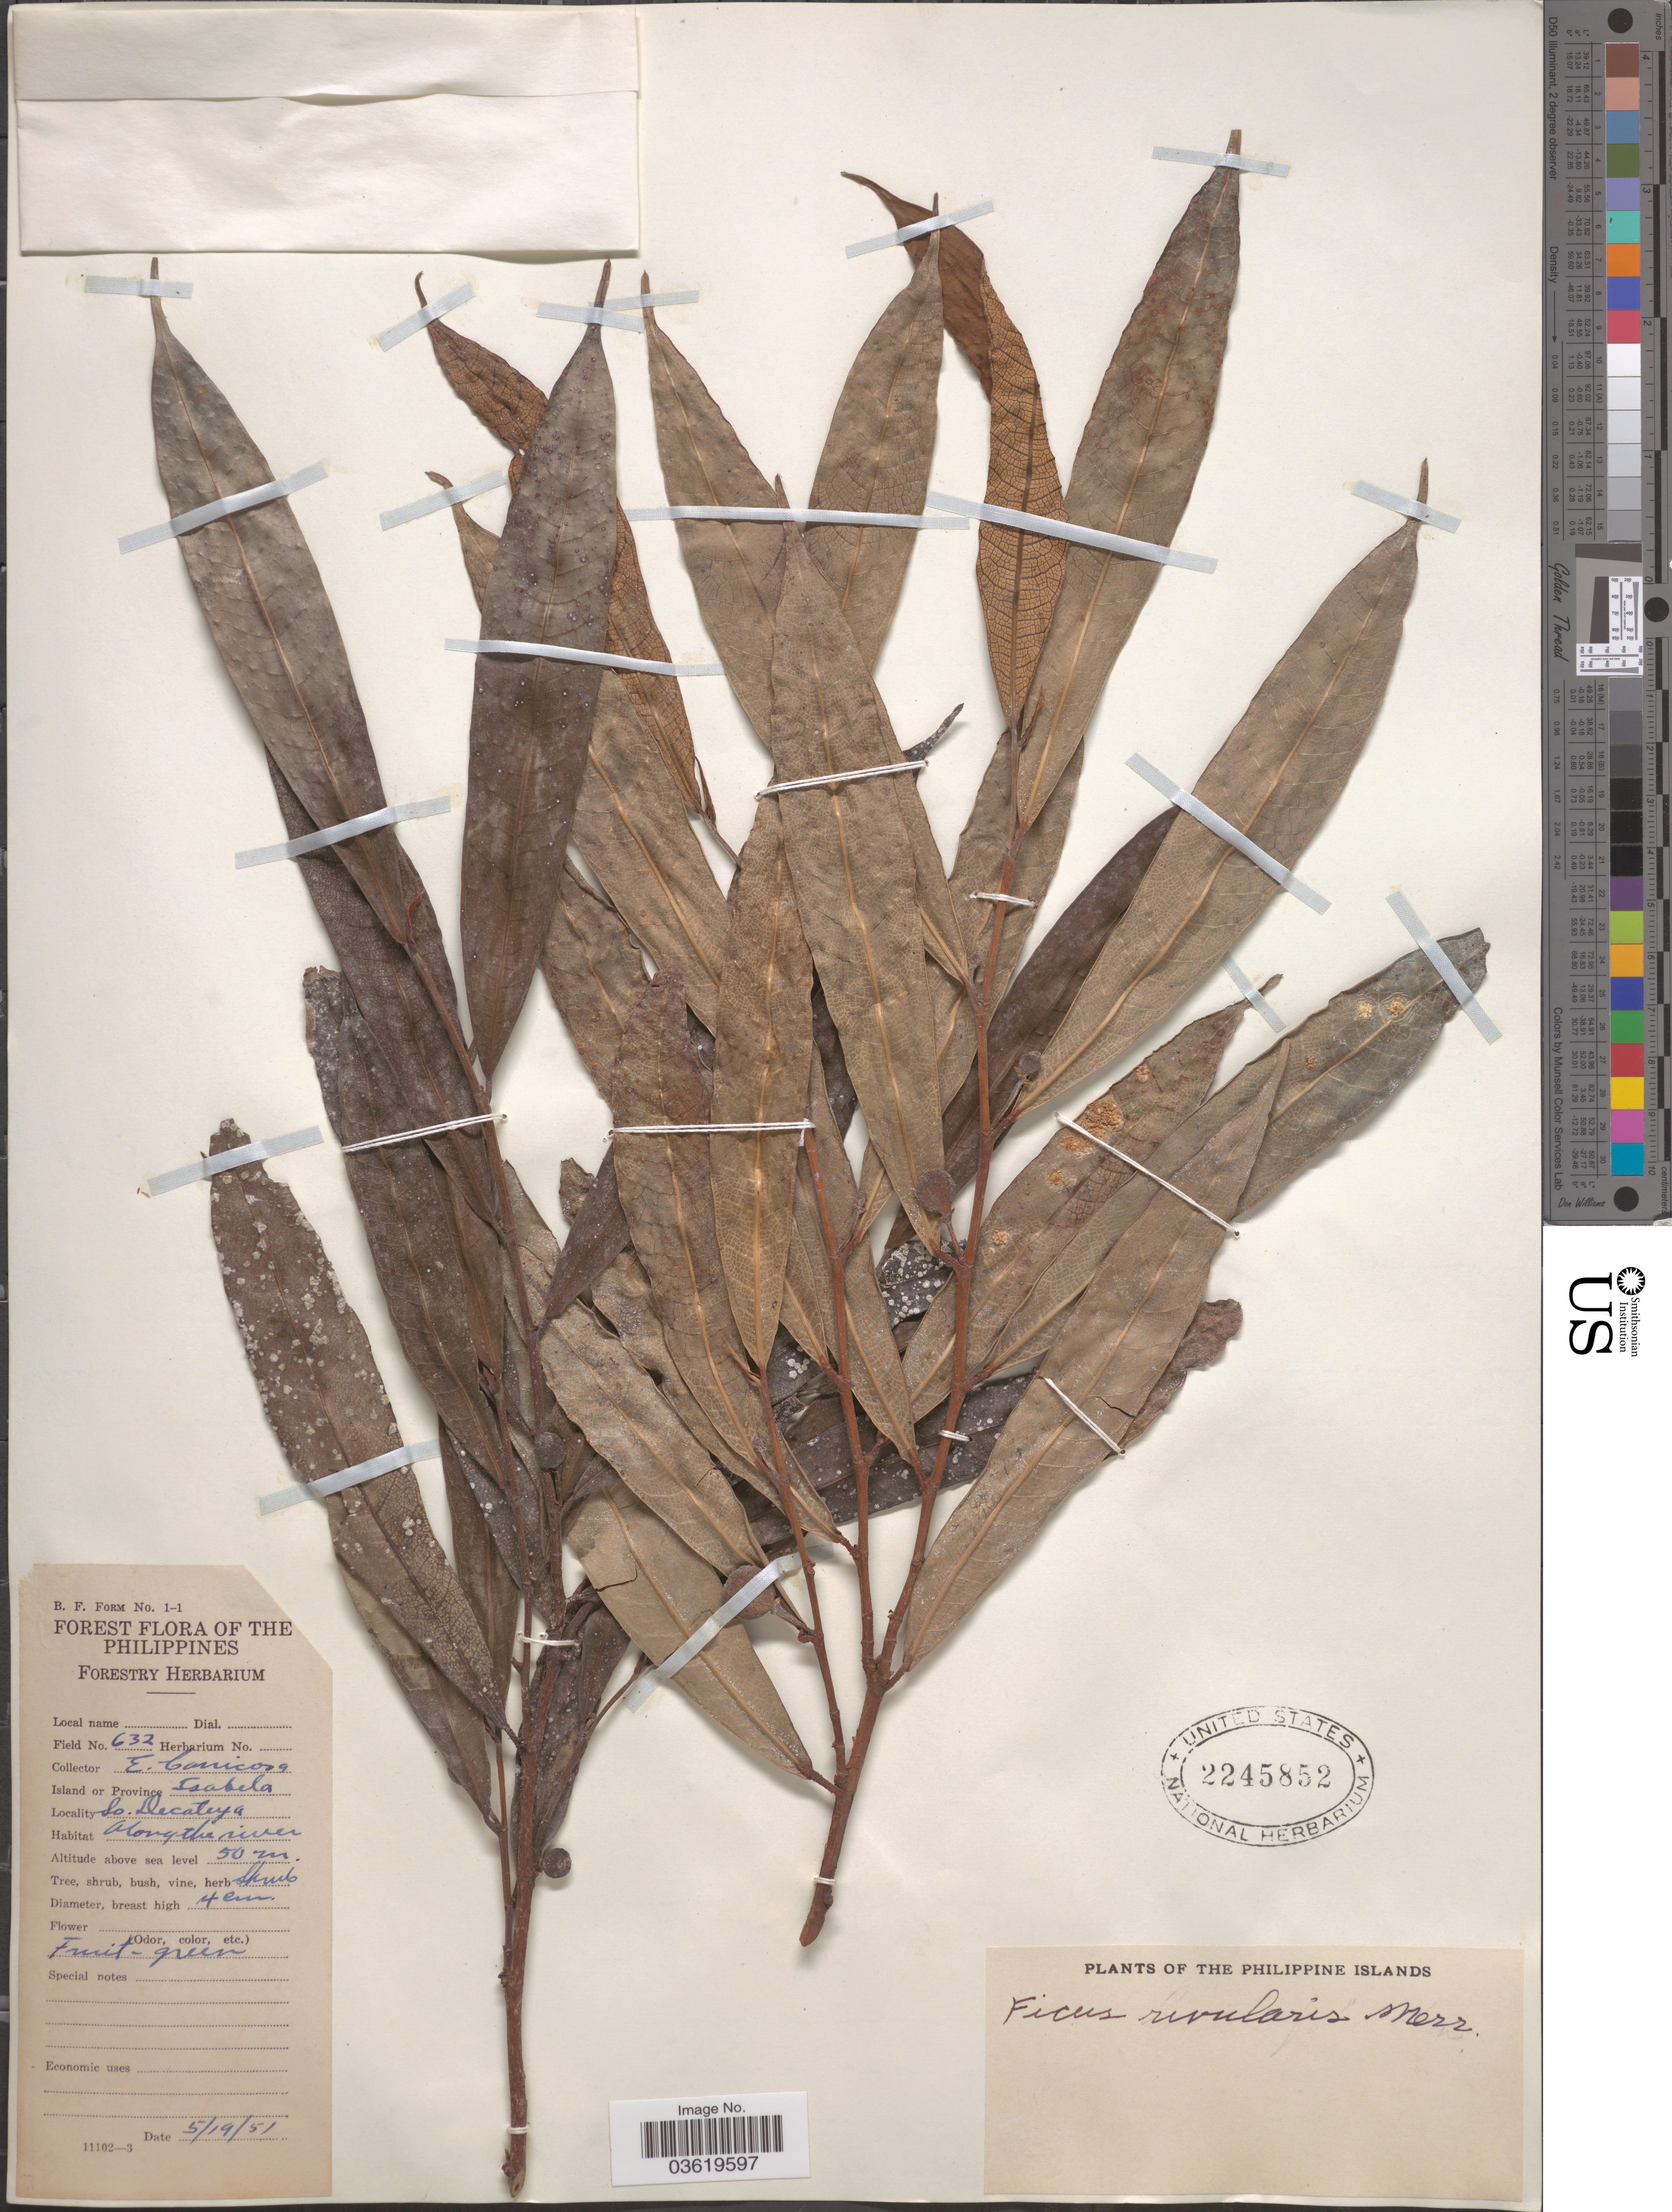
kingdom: Plantae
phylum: Tracheophyta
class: Magnoliopsida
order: Rosales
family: Moraceae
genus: Ficus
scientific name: Ficus rivularis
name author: Merr.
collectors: E. Canicosa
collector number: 632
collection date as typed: Transcribed d/m/y: 19/5/51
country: Philippines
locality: Island or Province Isabela. So. Decateya.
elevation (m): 50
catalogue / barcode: US 2245852